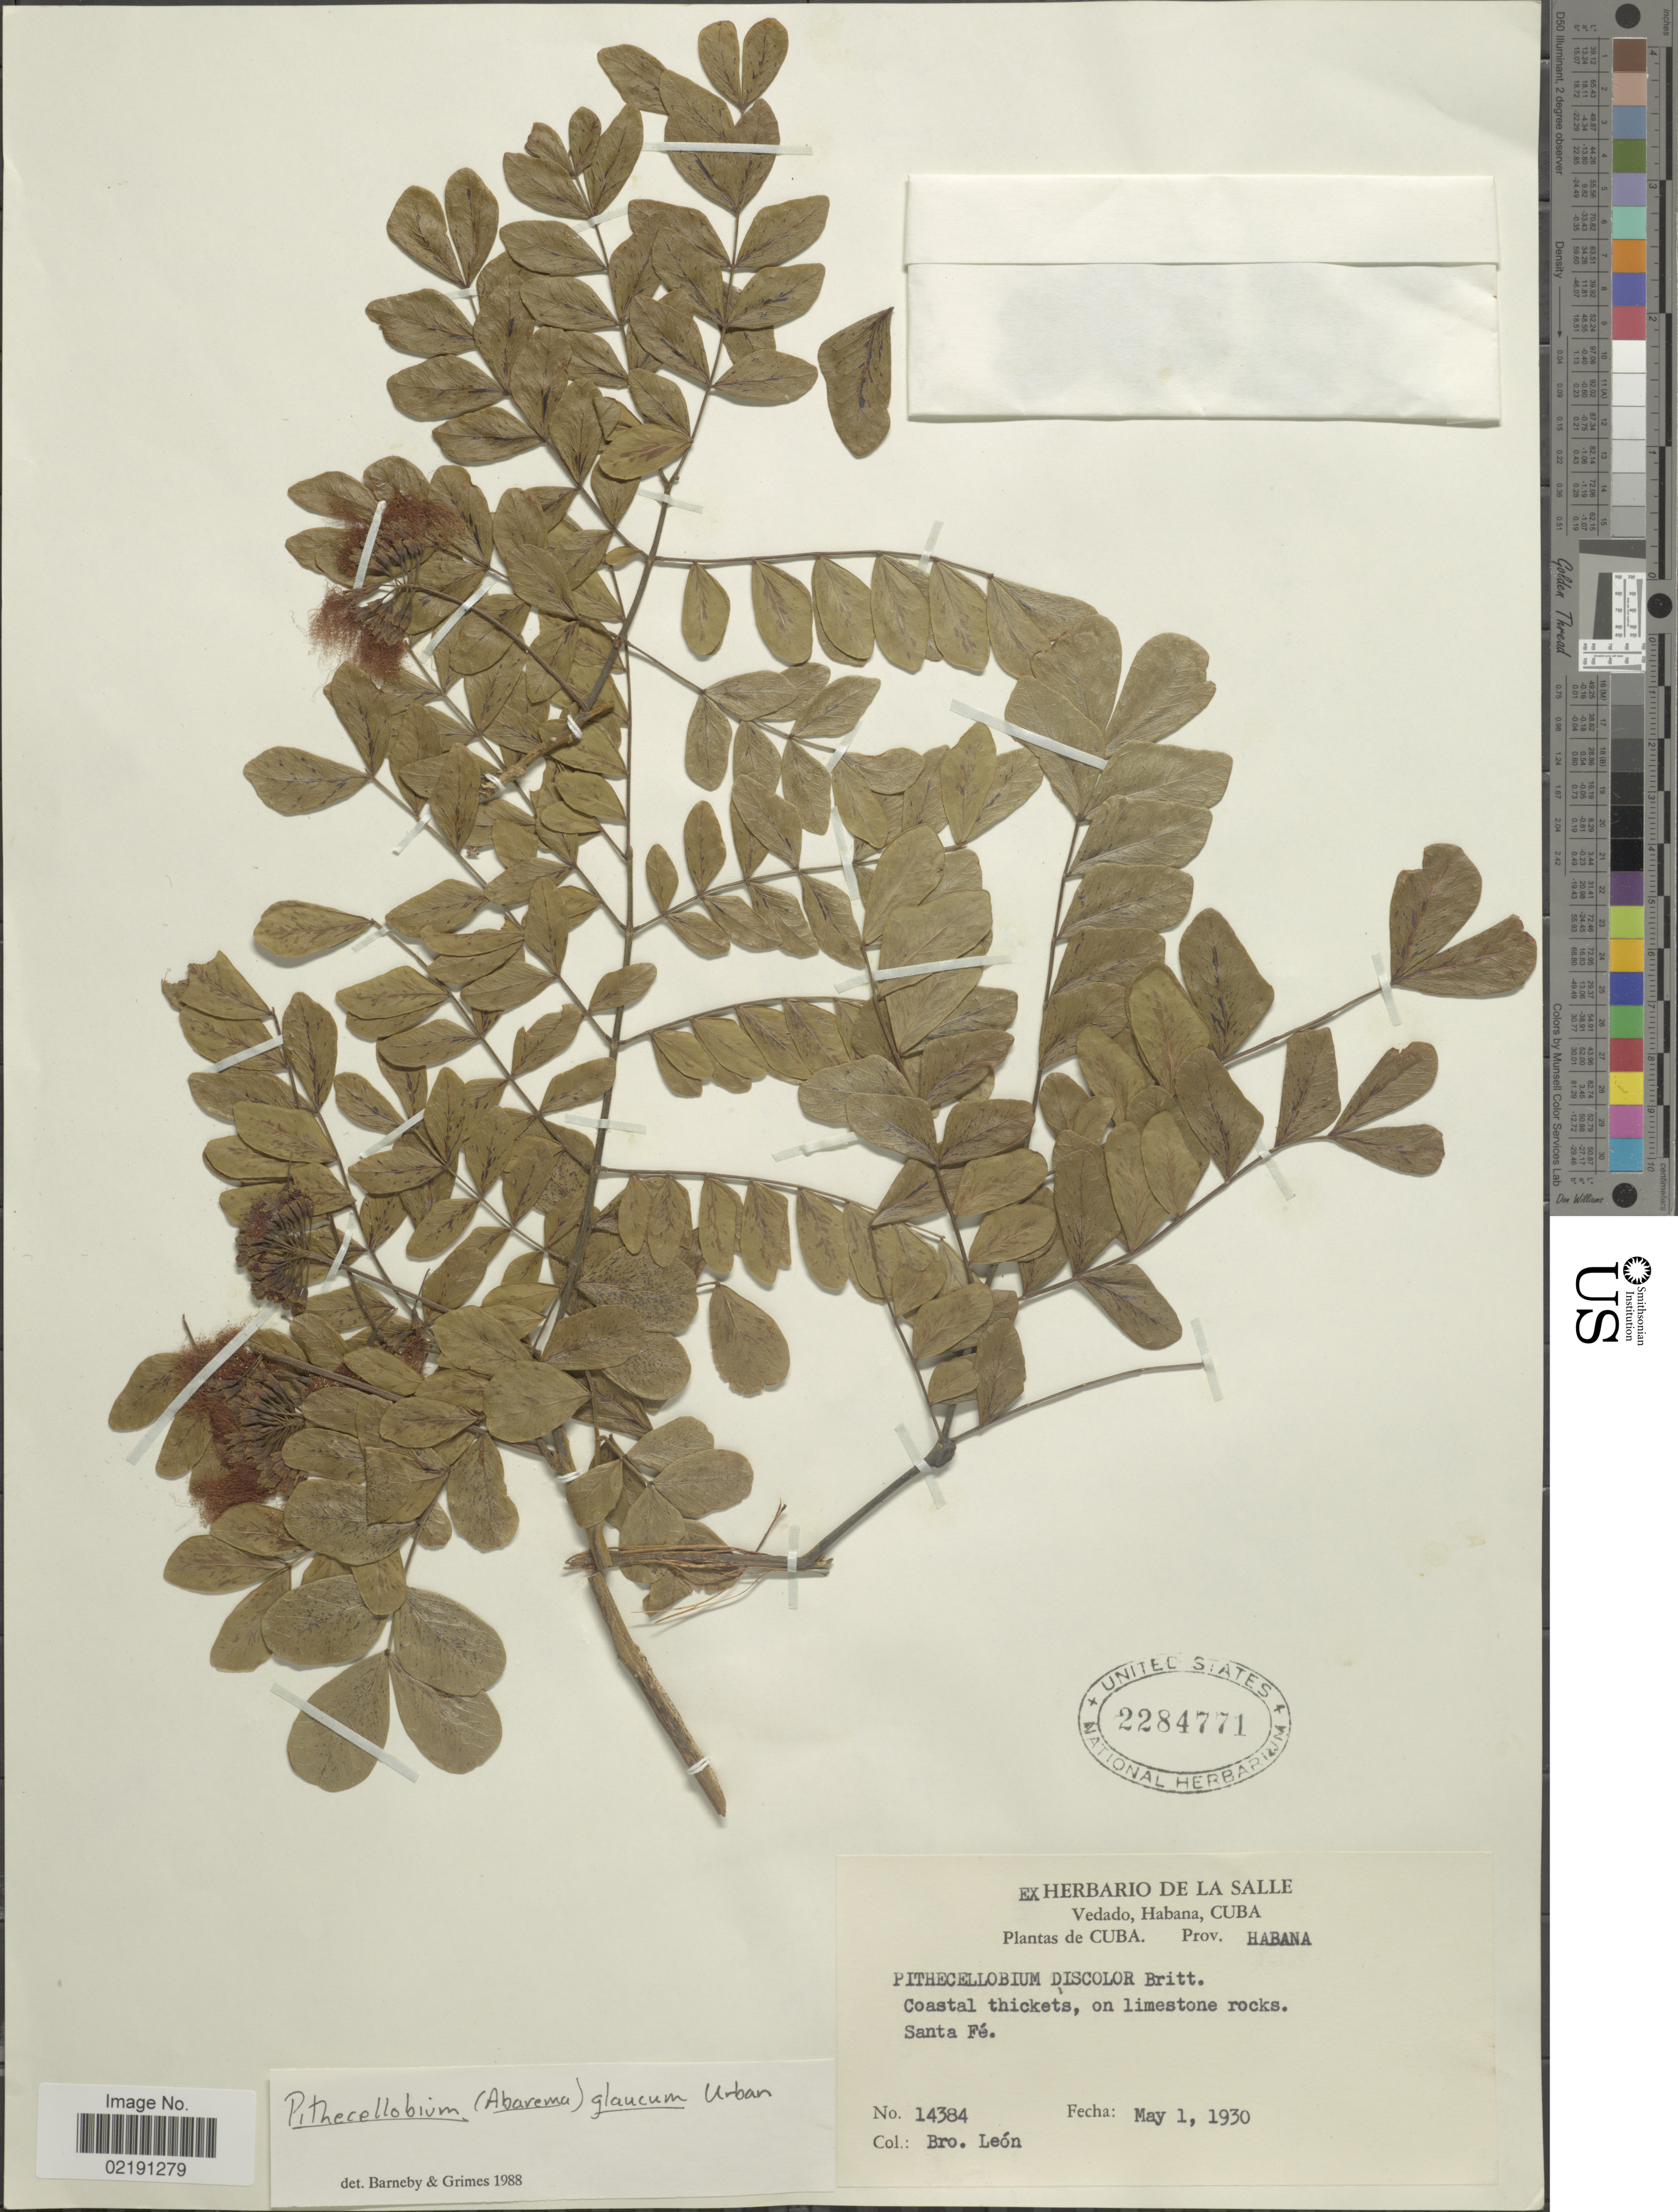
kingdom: Plantae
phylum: Tracheophyta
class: Magnoliopsida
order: Fabales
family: Fabaceae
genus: Pithecellobium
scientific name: Pithecellobium glaucum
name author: Urb.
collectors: Bro. León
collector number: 14384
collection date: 1930-05-01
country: Cuba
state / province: La Habana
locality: Prov. Habana. Coastal thickets, on limestone rocks. Santa Fé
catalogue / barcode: US 2284771